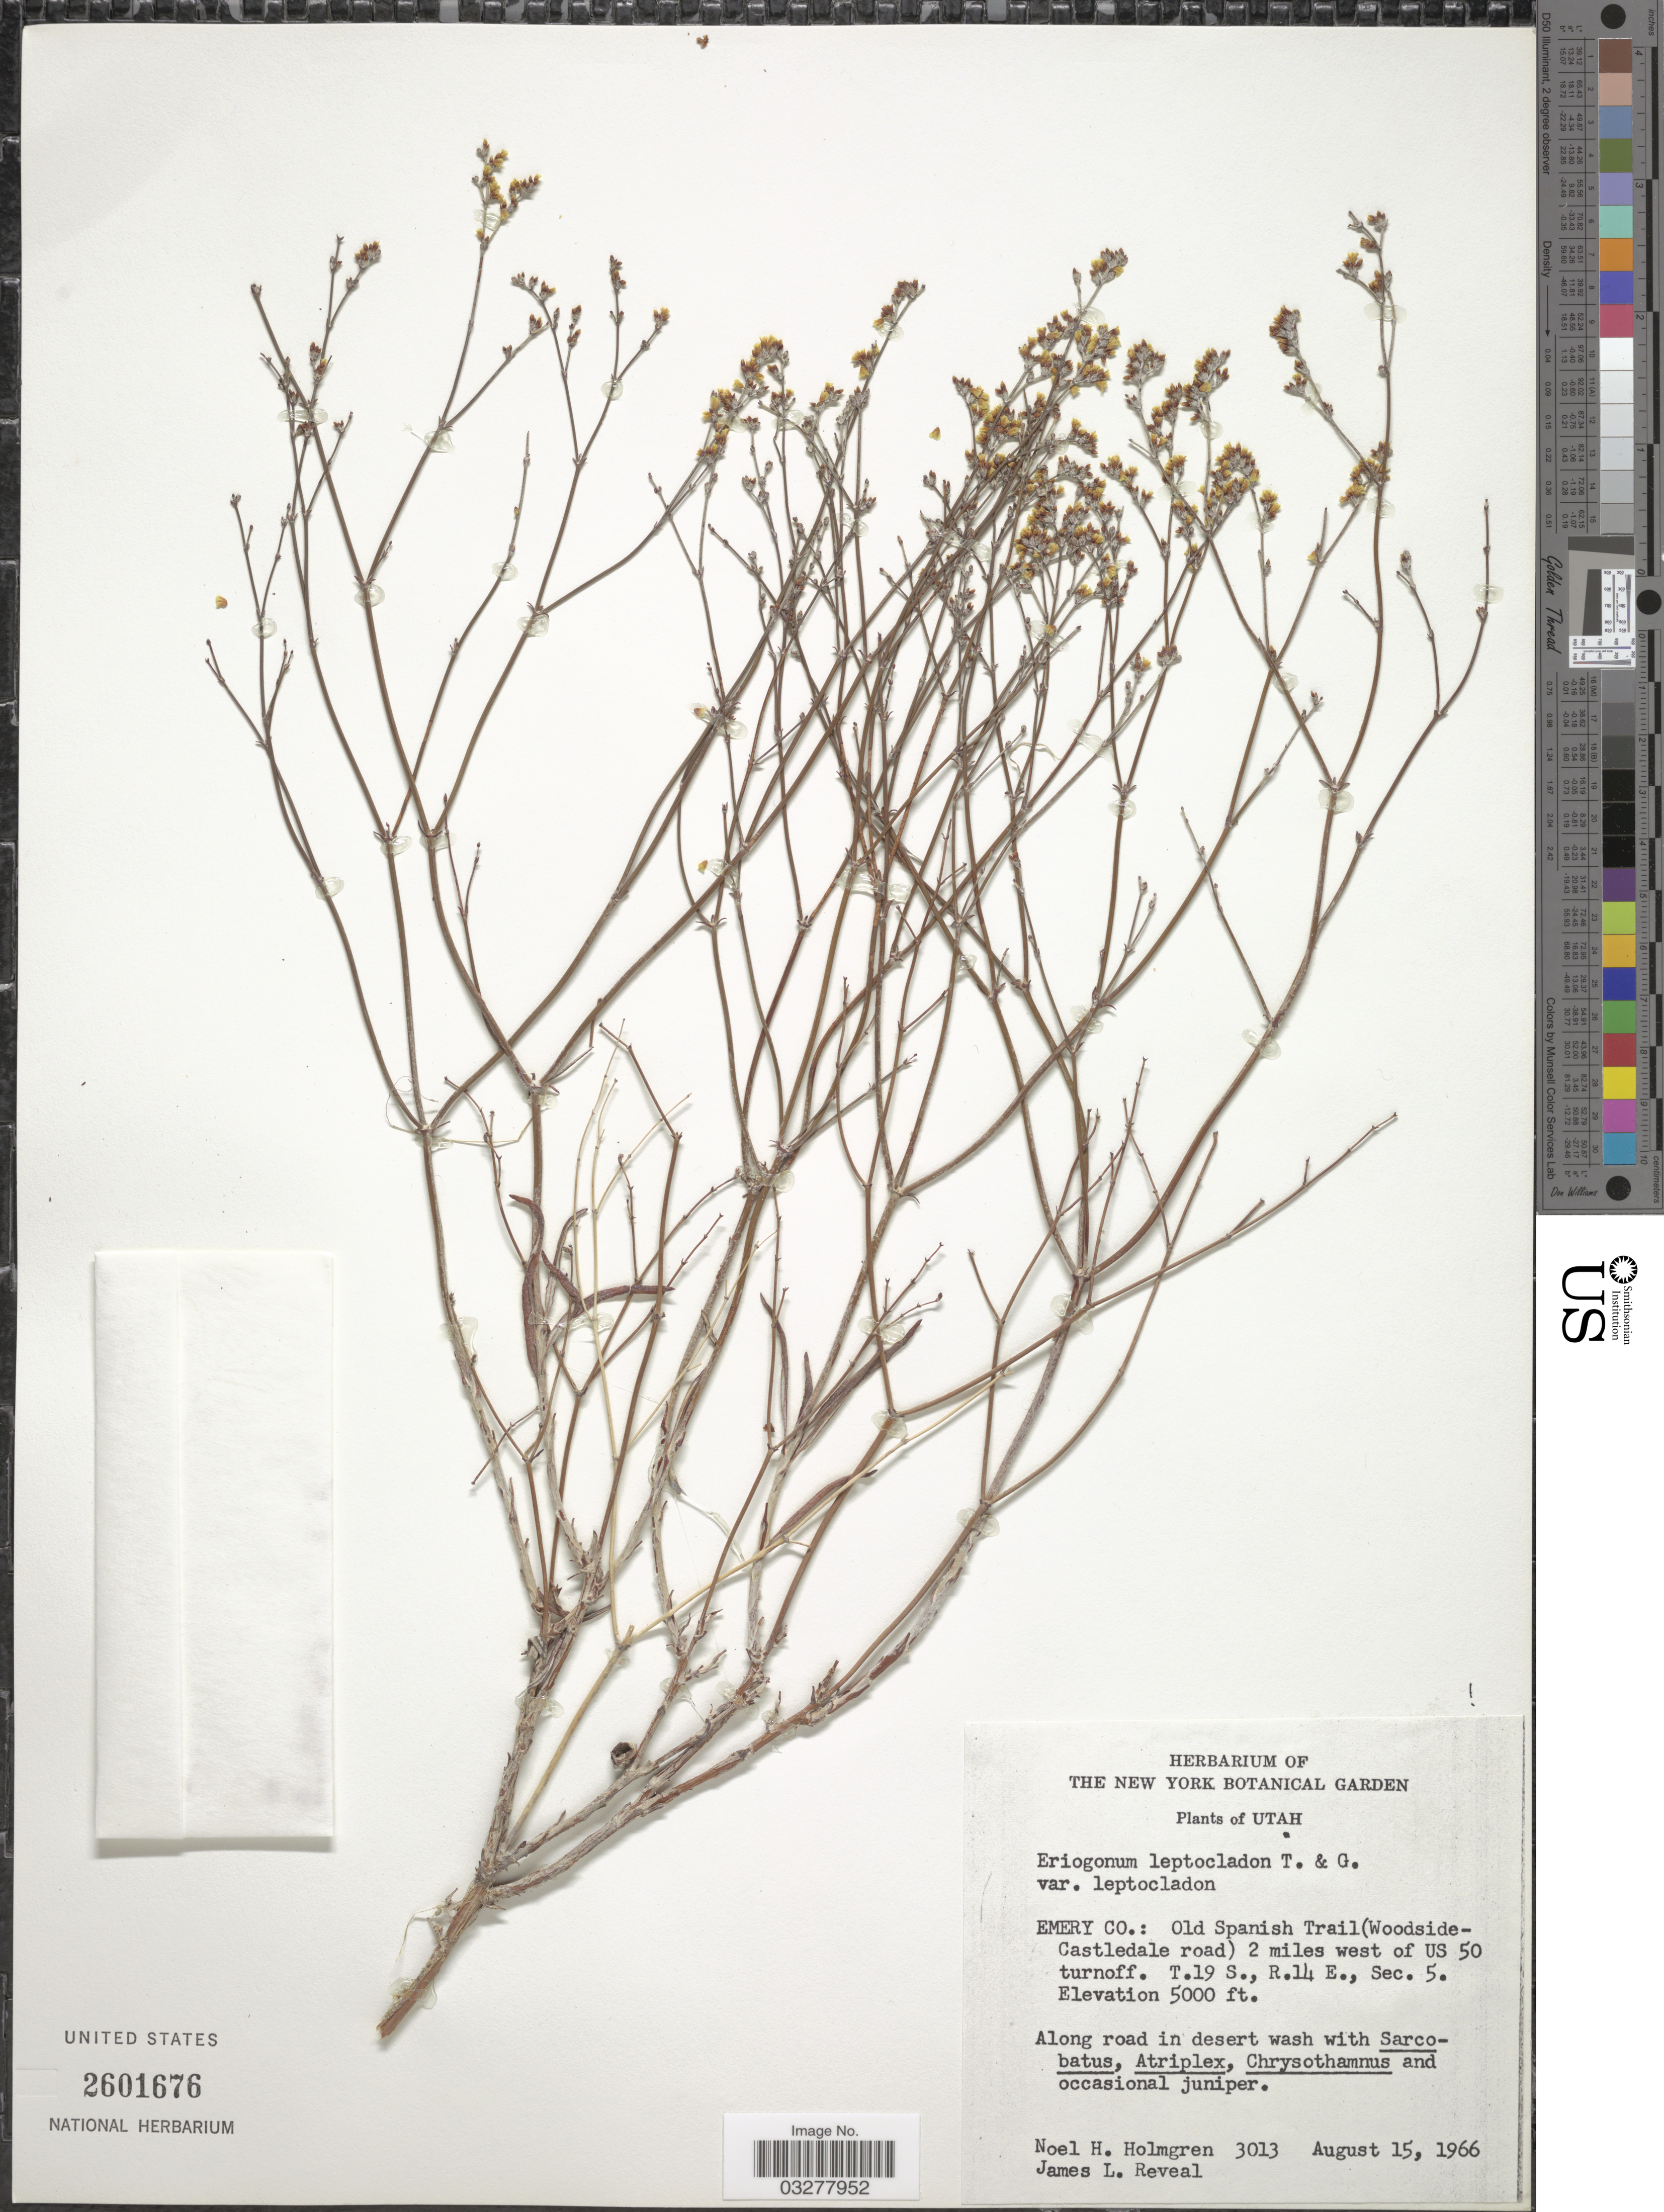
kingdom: Plantae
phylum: Tracheophyta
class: Magnoliopsida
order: Caryophyllales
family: Polygonaceae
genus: Eriogonum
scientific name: Eriogonum leptocladon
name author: Torr. & A. Gray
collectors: N. H. Holmgren & J. L. Reveal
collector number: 3013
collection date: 1966-08-15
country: United States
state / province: Utah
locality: Emery Co.: Old Spanish Trail (Woodside-Castledale road) 2 miles west of US 50 turnoff. T.19 S., R.14 E., Sec. 5.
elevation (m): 1524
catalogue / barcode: US 2601676